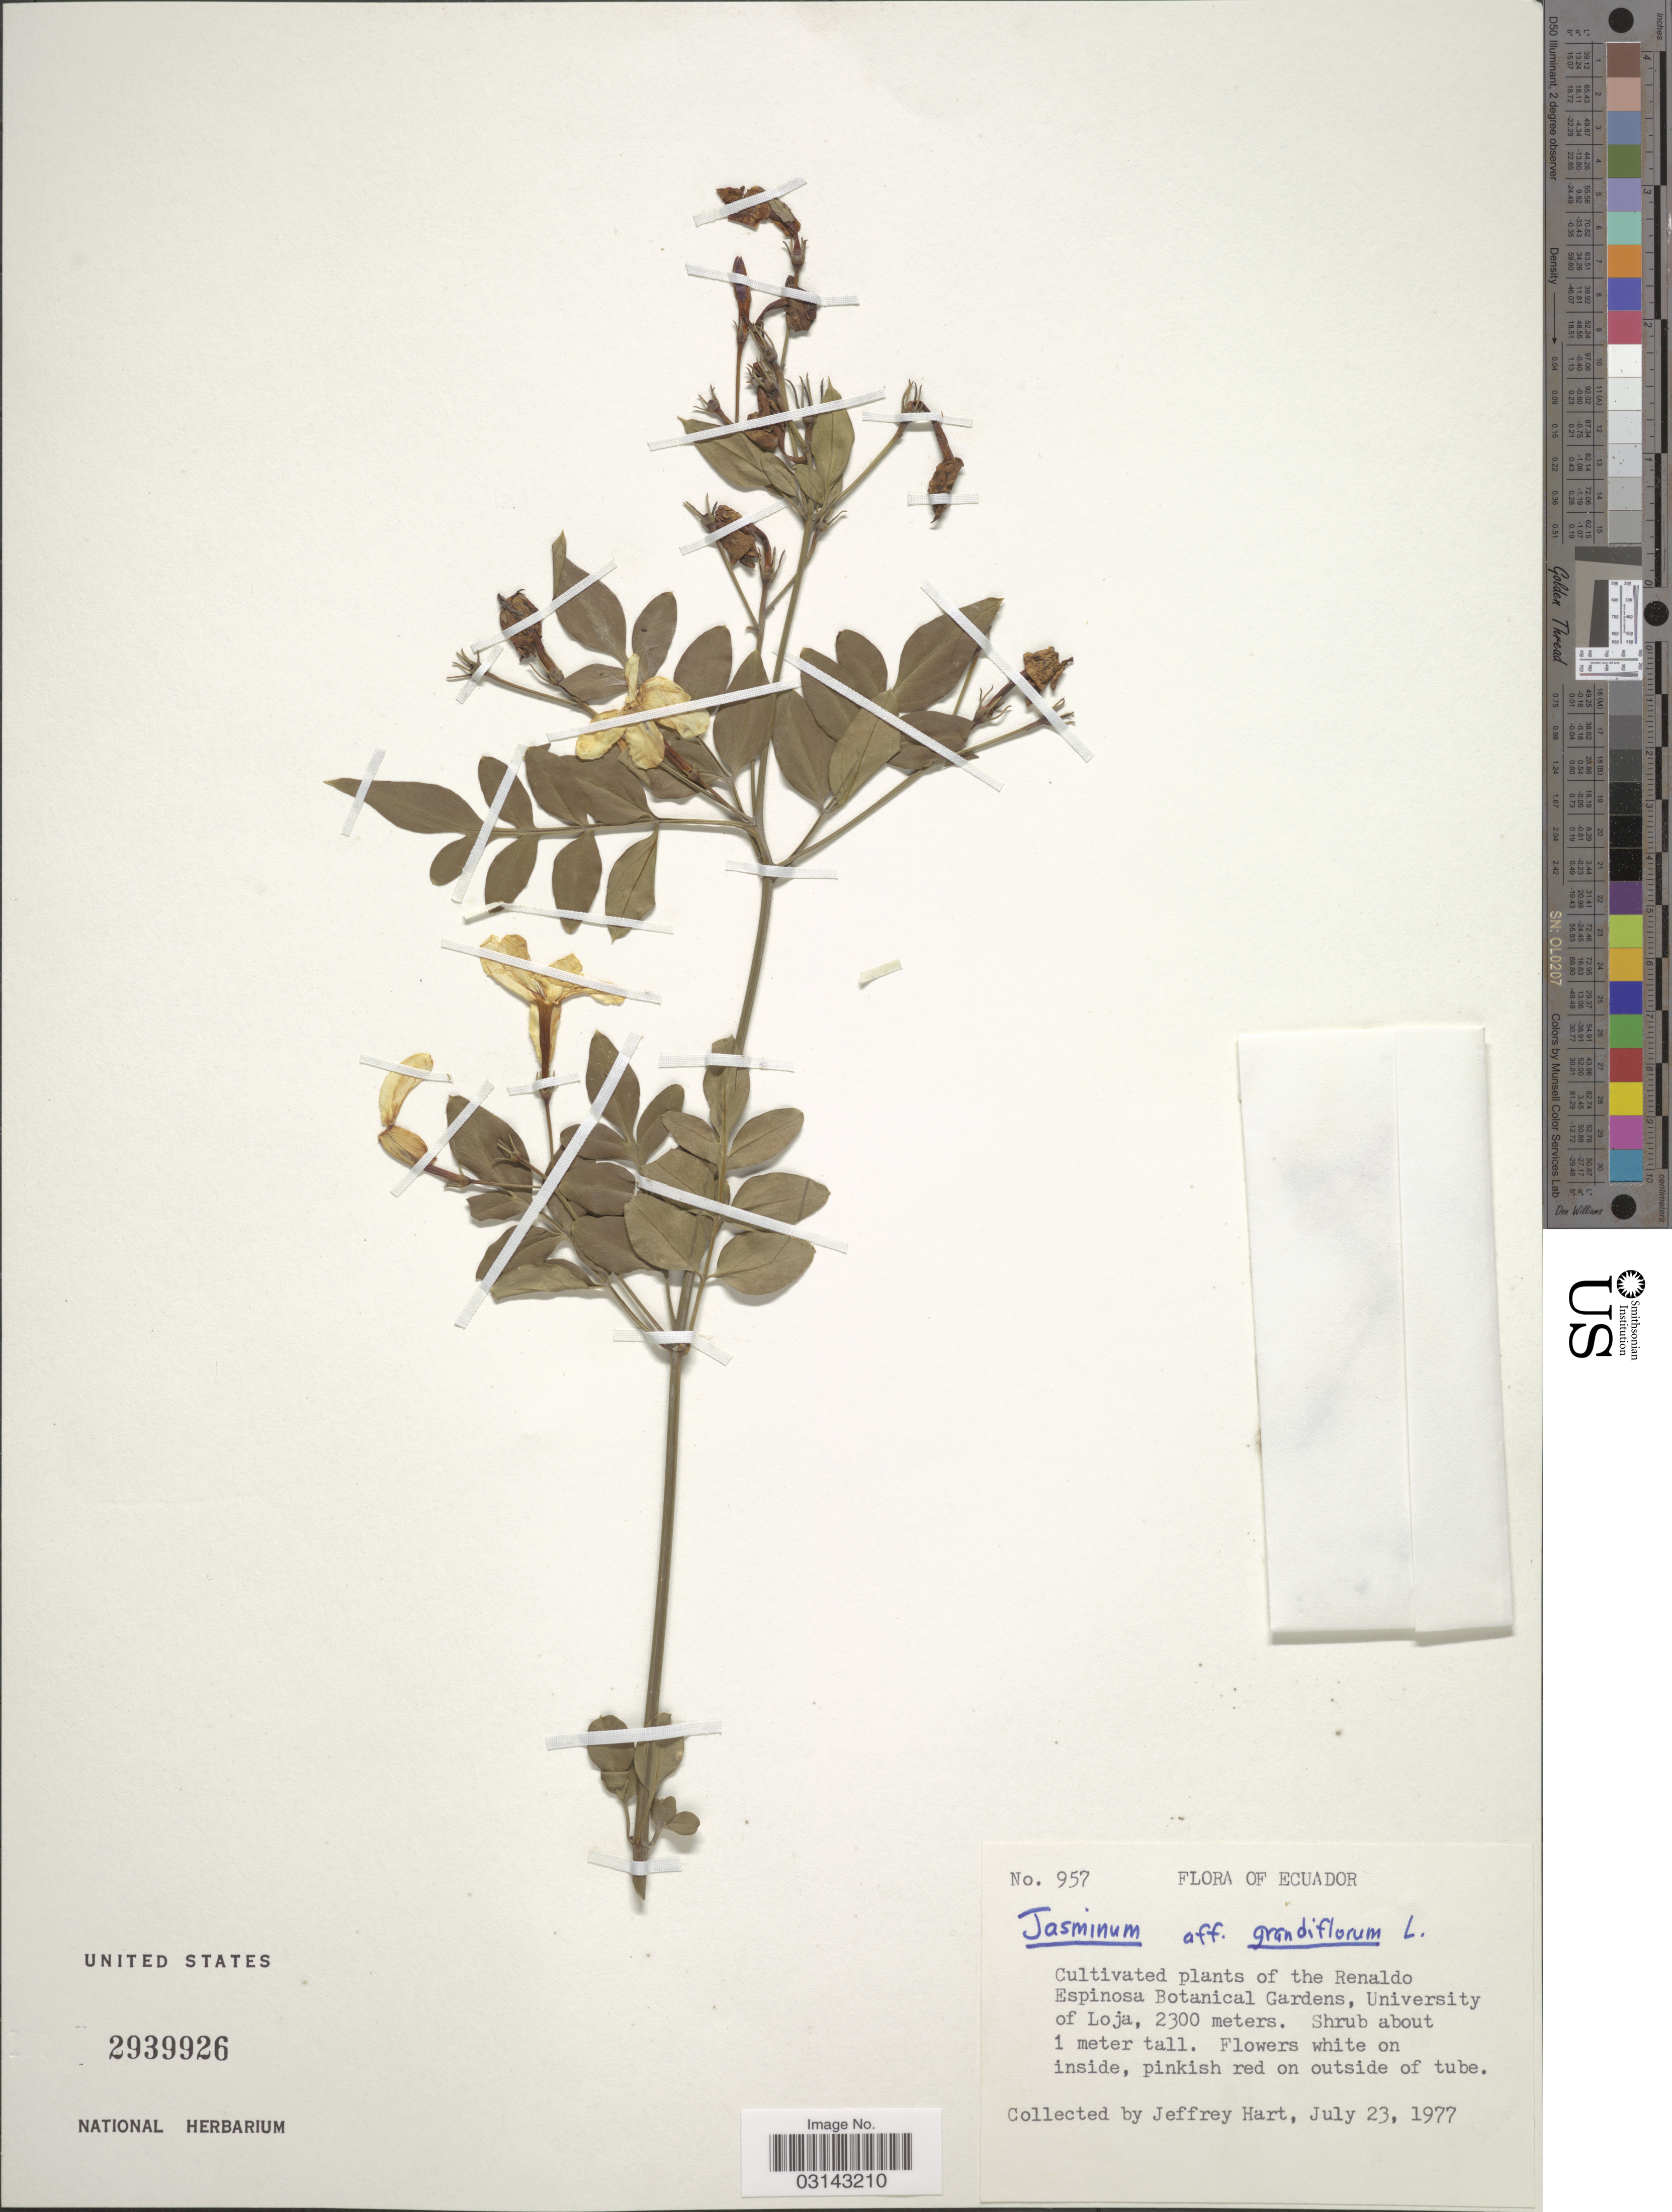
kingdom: Plantae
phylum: Tracheophyta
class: Magnoliopsida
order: Lamiales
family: Oleaceae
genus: Jasminum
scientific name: Jasminum grandiflorum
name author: L.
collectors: J. A. Hart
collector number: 957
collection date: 1977-07-23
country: Ecuador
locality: The Renaldo Espinosa Botanical Gardens, University of Loja.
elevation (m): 2300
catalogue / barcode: US 2939926